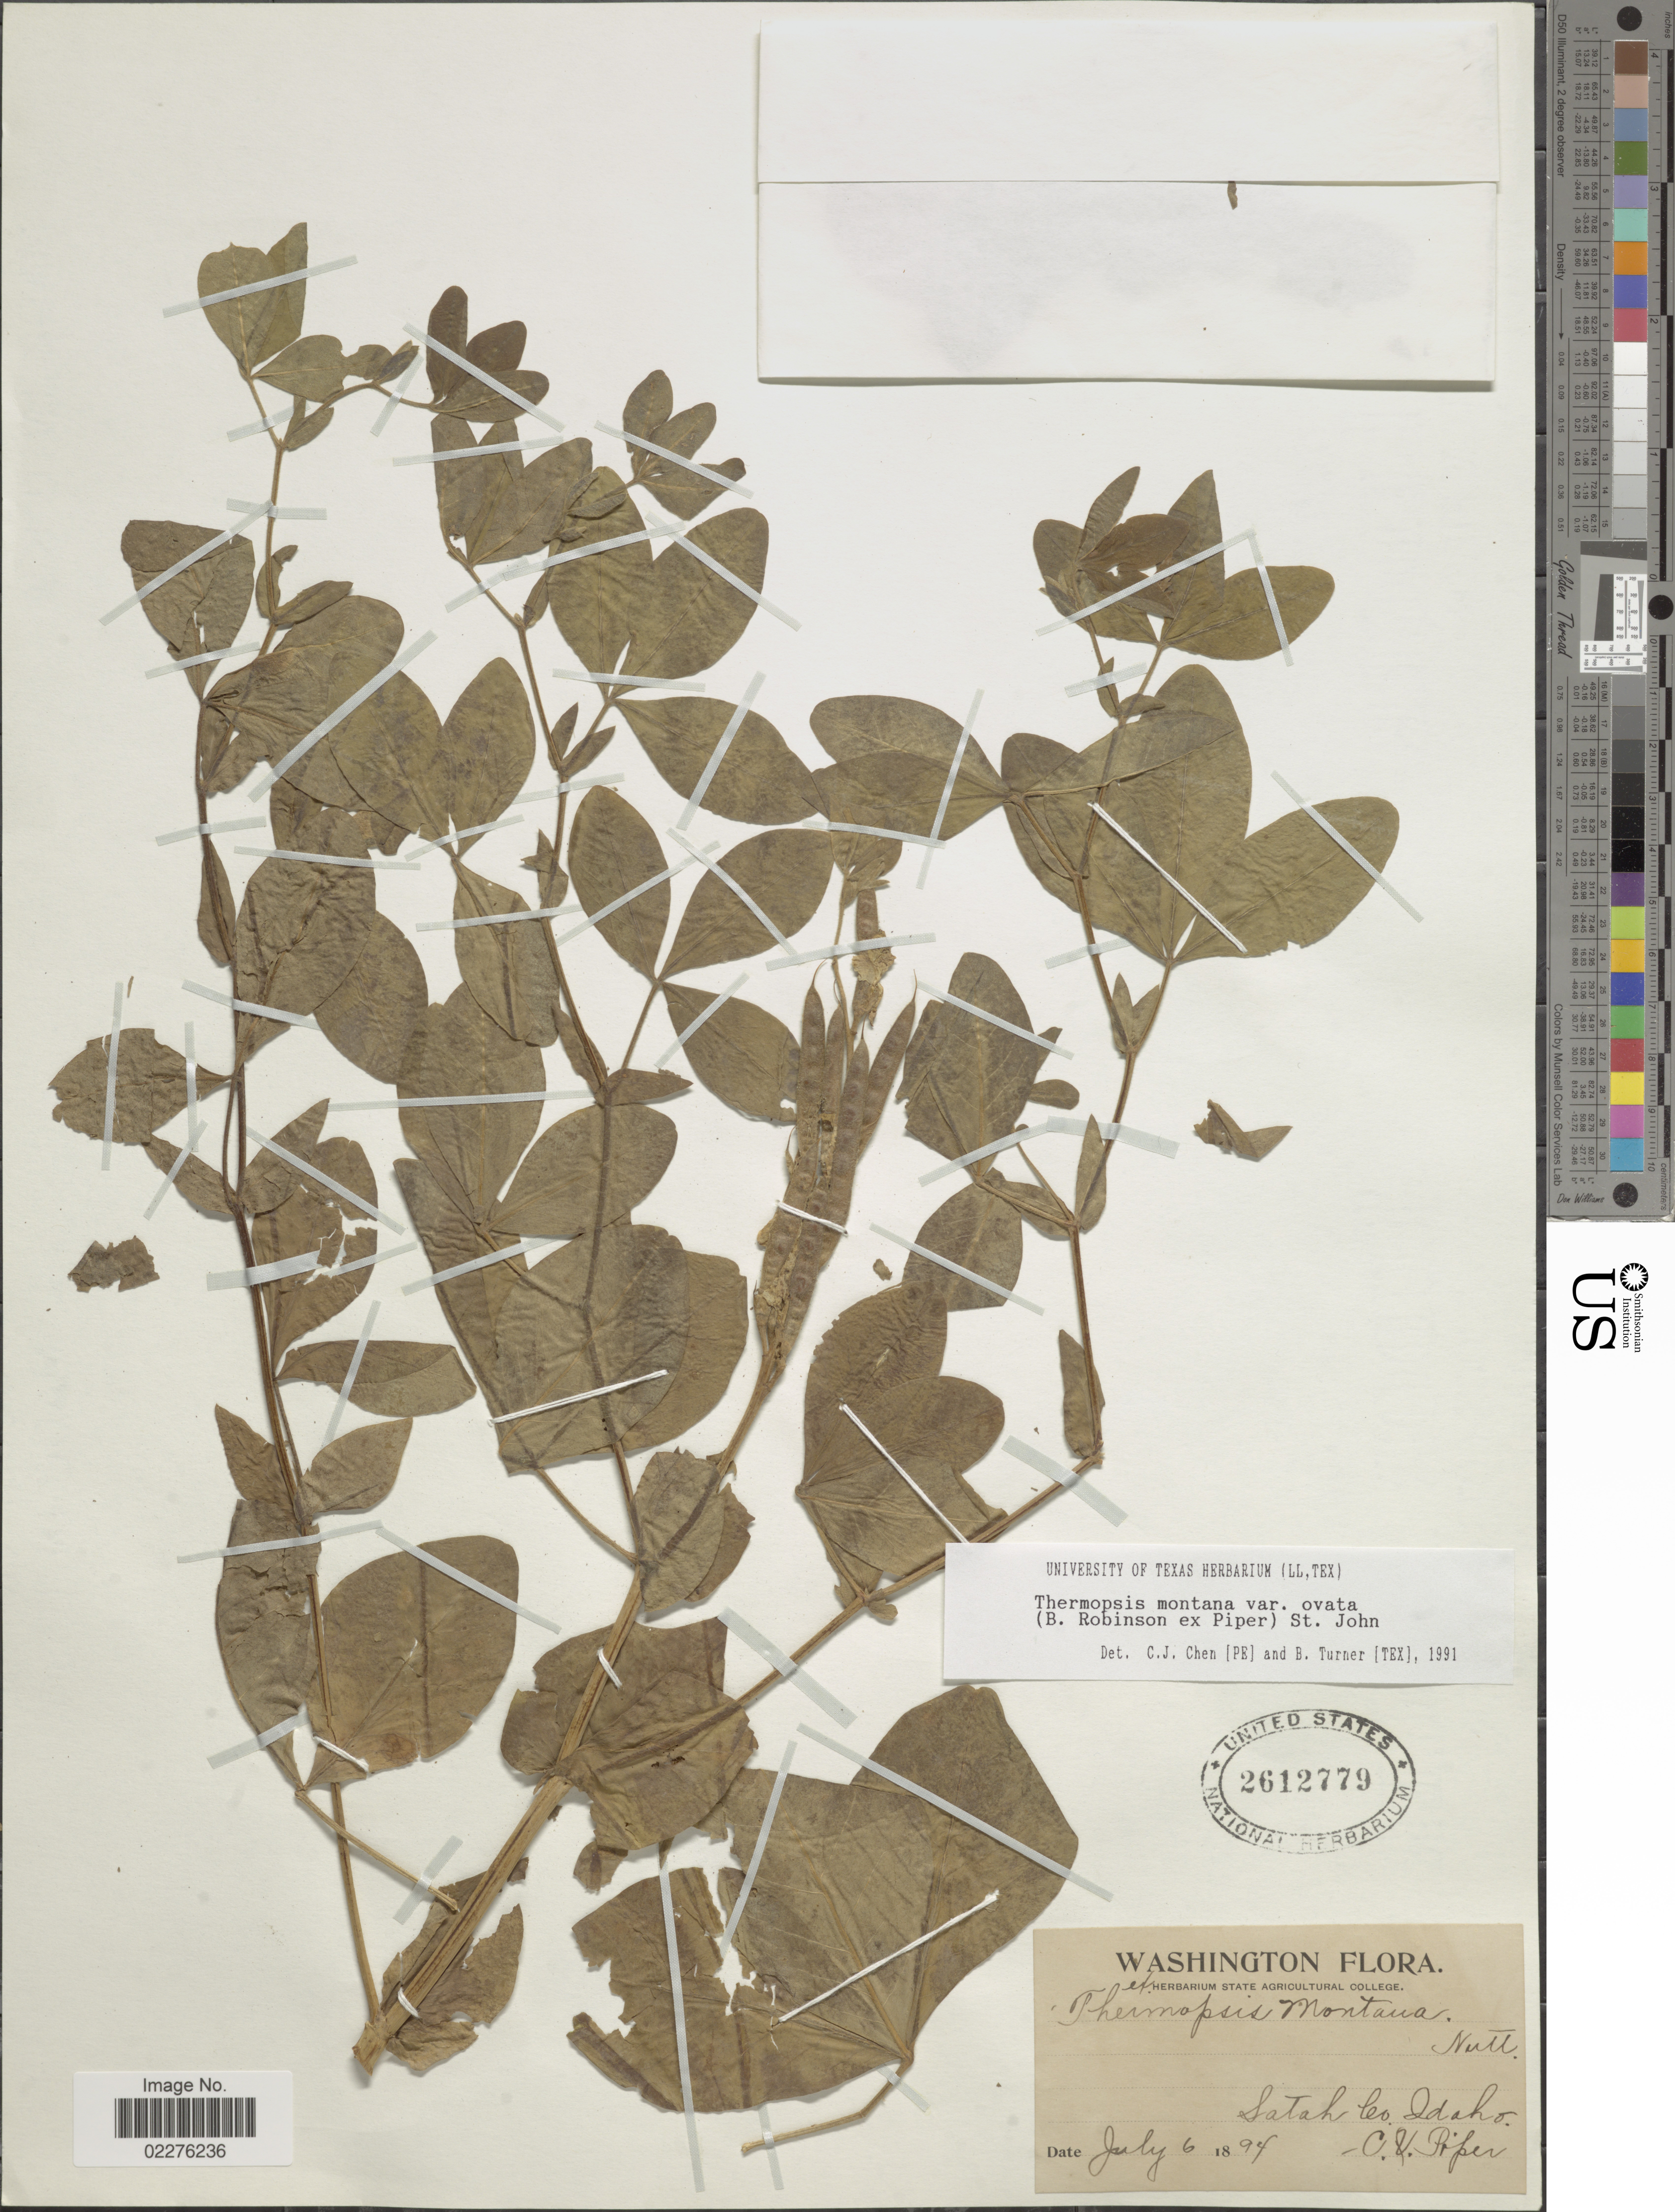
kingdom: Plantae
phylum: Tracheophyta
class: Magnoliopsida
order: Fabales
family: Fabaceae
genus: Thermopsis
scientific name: Thermopsis montana var. ovata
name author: (B.L. Rob. ex Piper) H. St. John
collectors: C. V. Piper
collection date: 1894-07-06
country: United States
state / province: Idaho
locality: Washington, Latah Co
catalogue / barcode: US 2612779